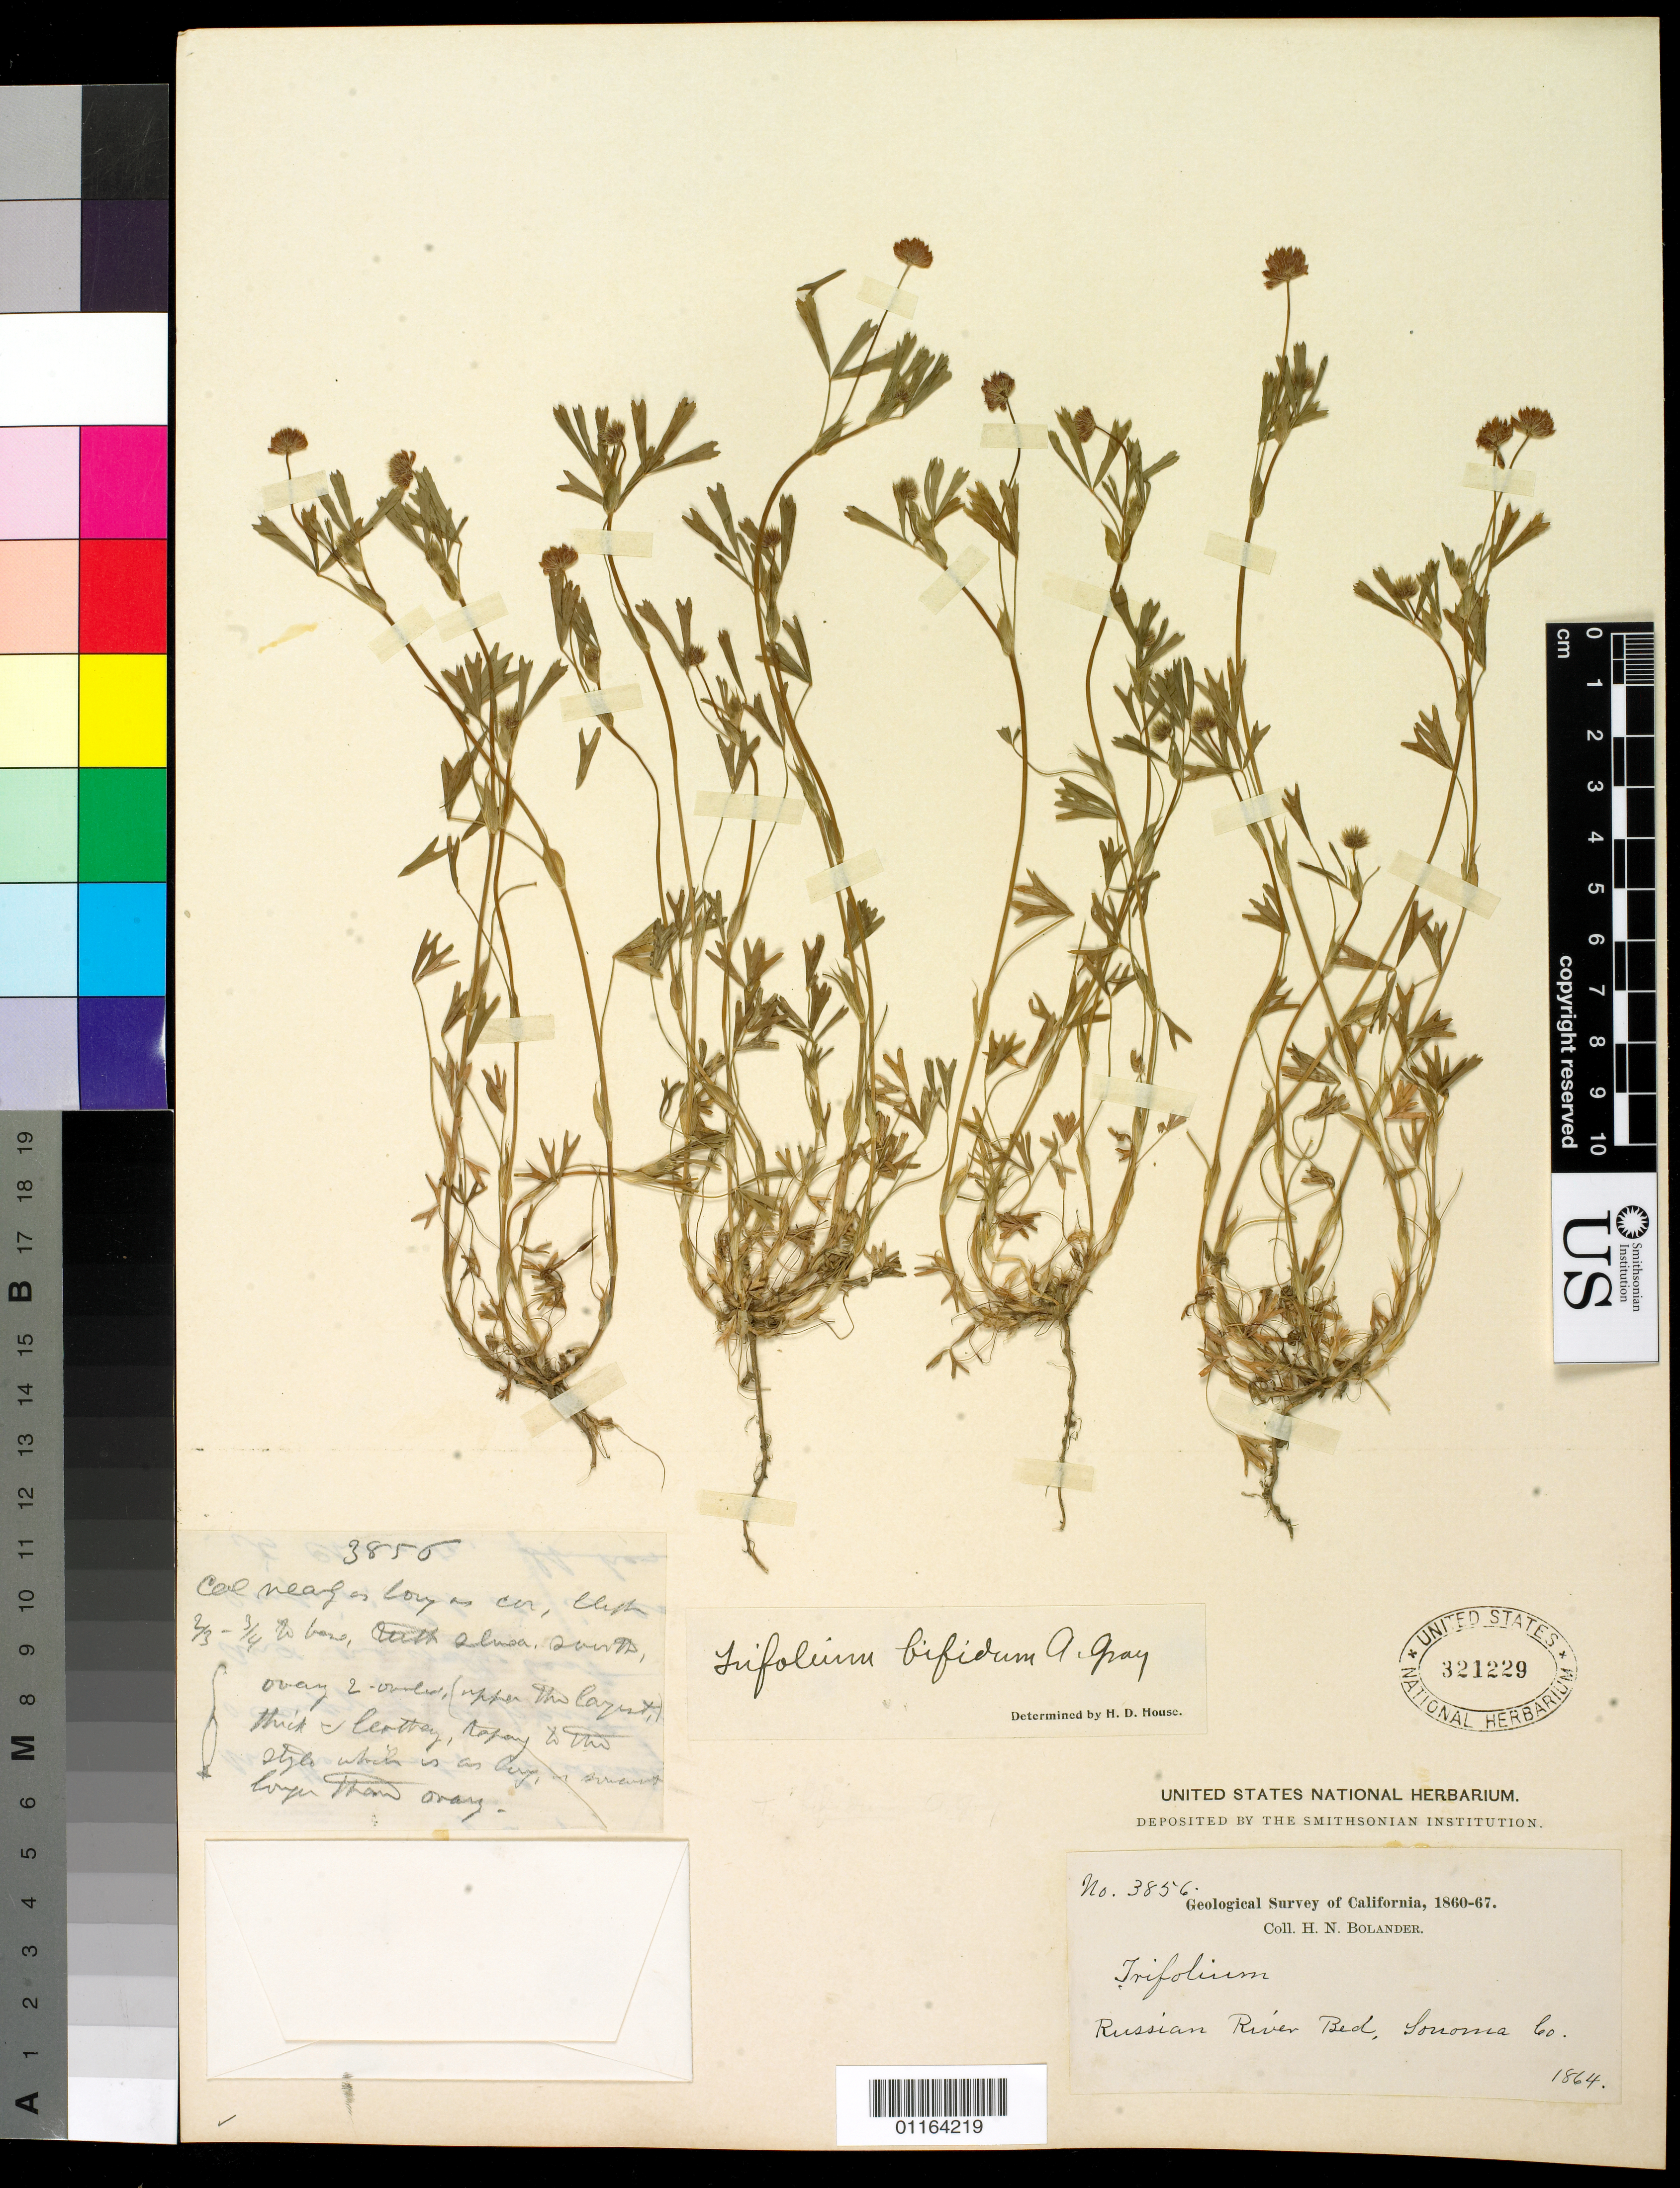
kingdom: Plantae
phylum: Tracheophyta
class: Magnoliopsida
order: Fabales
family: Fabaceae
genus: Trifolium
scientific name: Trifolium bifidum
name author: A. Gray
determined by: House, Homer D.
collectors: H. Bolander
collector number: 3856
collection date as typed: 1864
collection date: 1864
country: United States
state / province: California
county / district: Sonoma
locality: Russian River Bed.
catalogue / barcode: US 321229